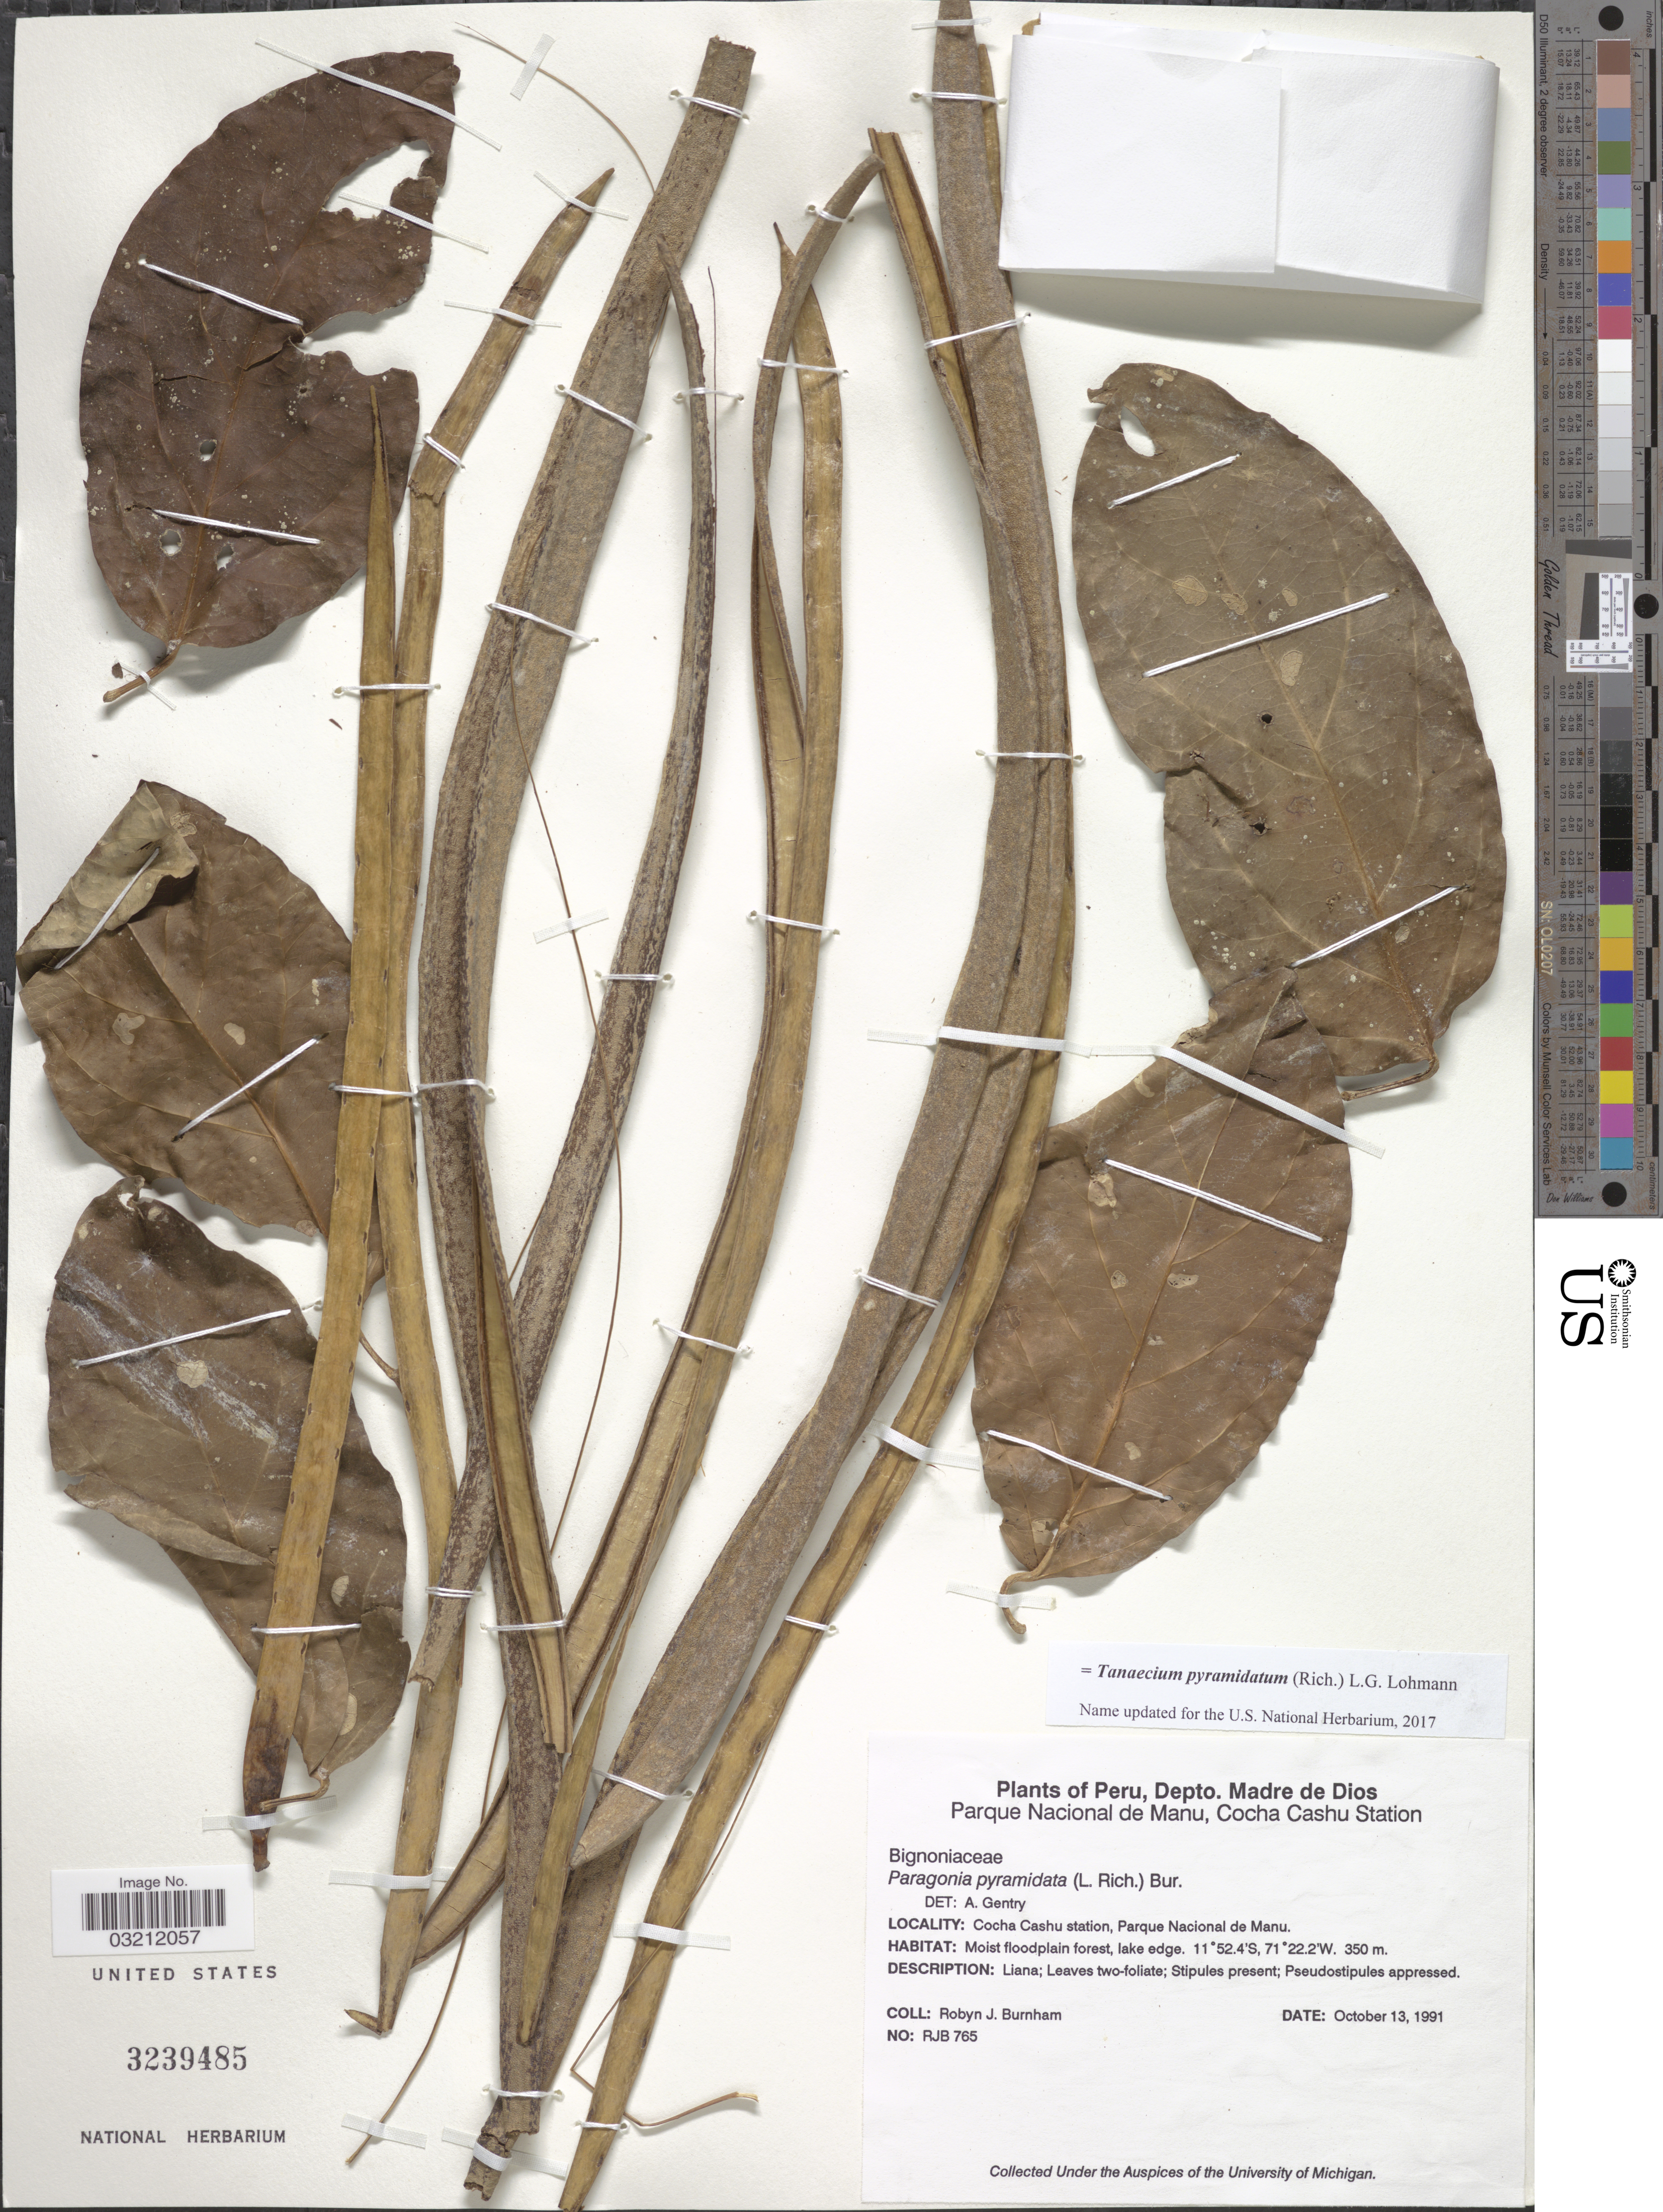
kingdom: Plantae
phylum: Tracheophyta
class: Magnoliopsida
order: Lamiales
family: Bignoniaceae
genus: Tanaecium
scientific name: Tanaecium pyramidatum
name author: (Rich.) L.G. Lohmann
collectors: R. J. Burnham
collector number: RJB765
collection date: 1991-10-13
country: Peru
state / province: Madre de Dios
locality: Depto. Madre de Dios. Parque Nacional de Manu, Cocha Cashu Station.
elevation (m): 350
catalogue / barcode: US 3239485